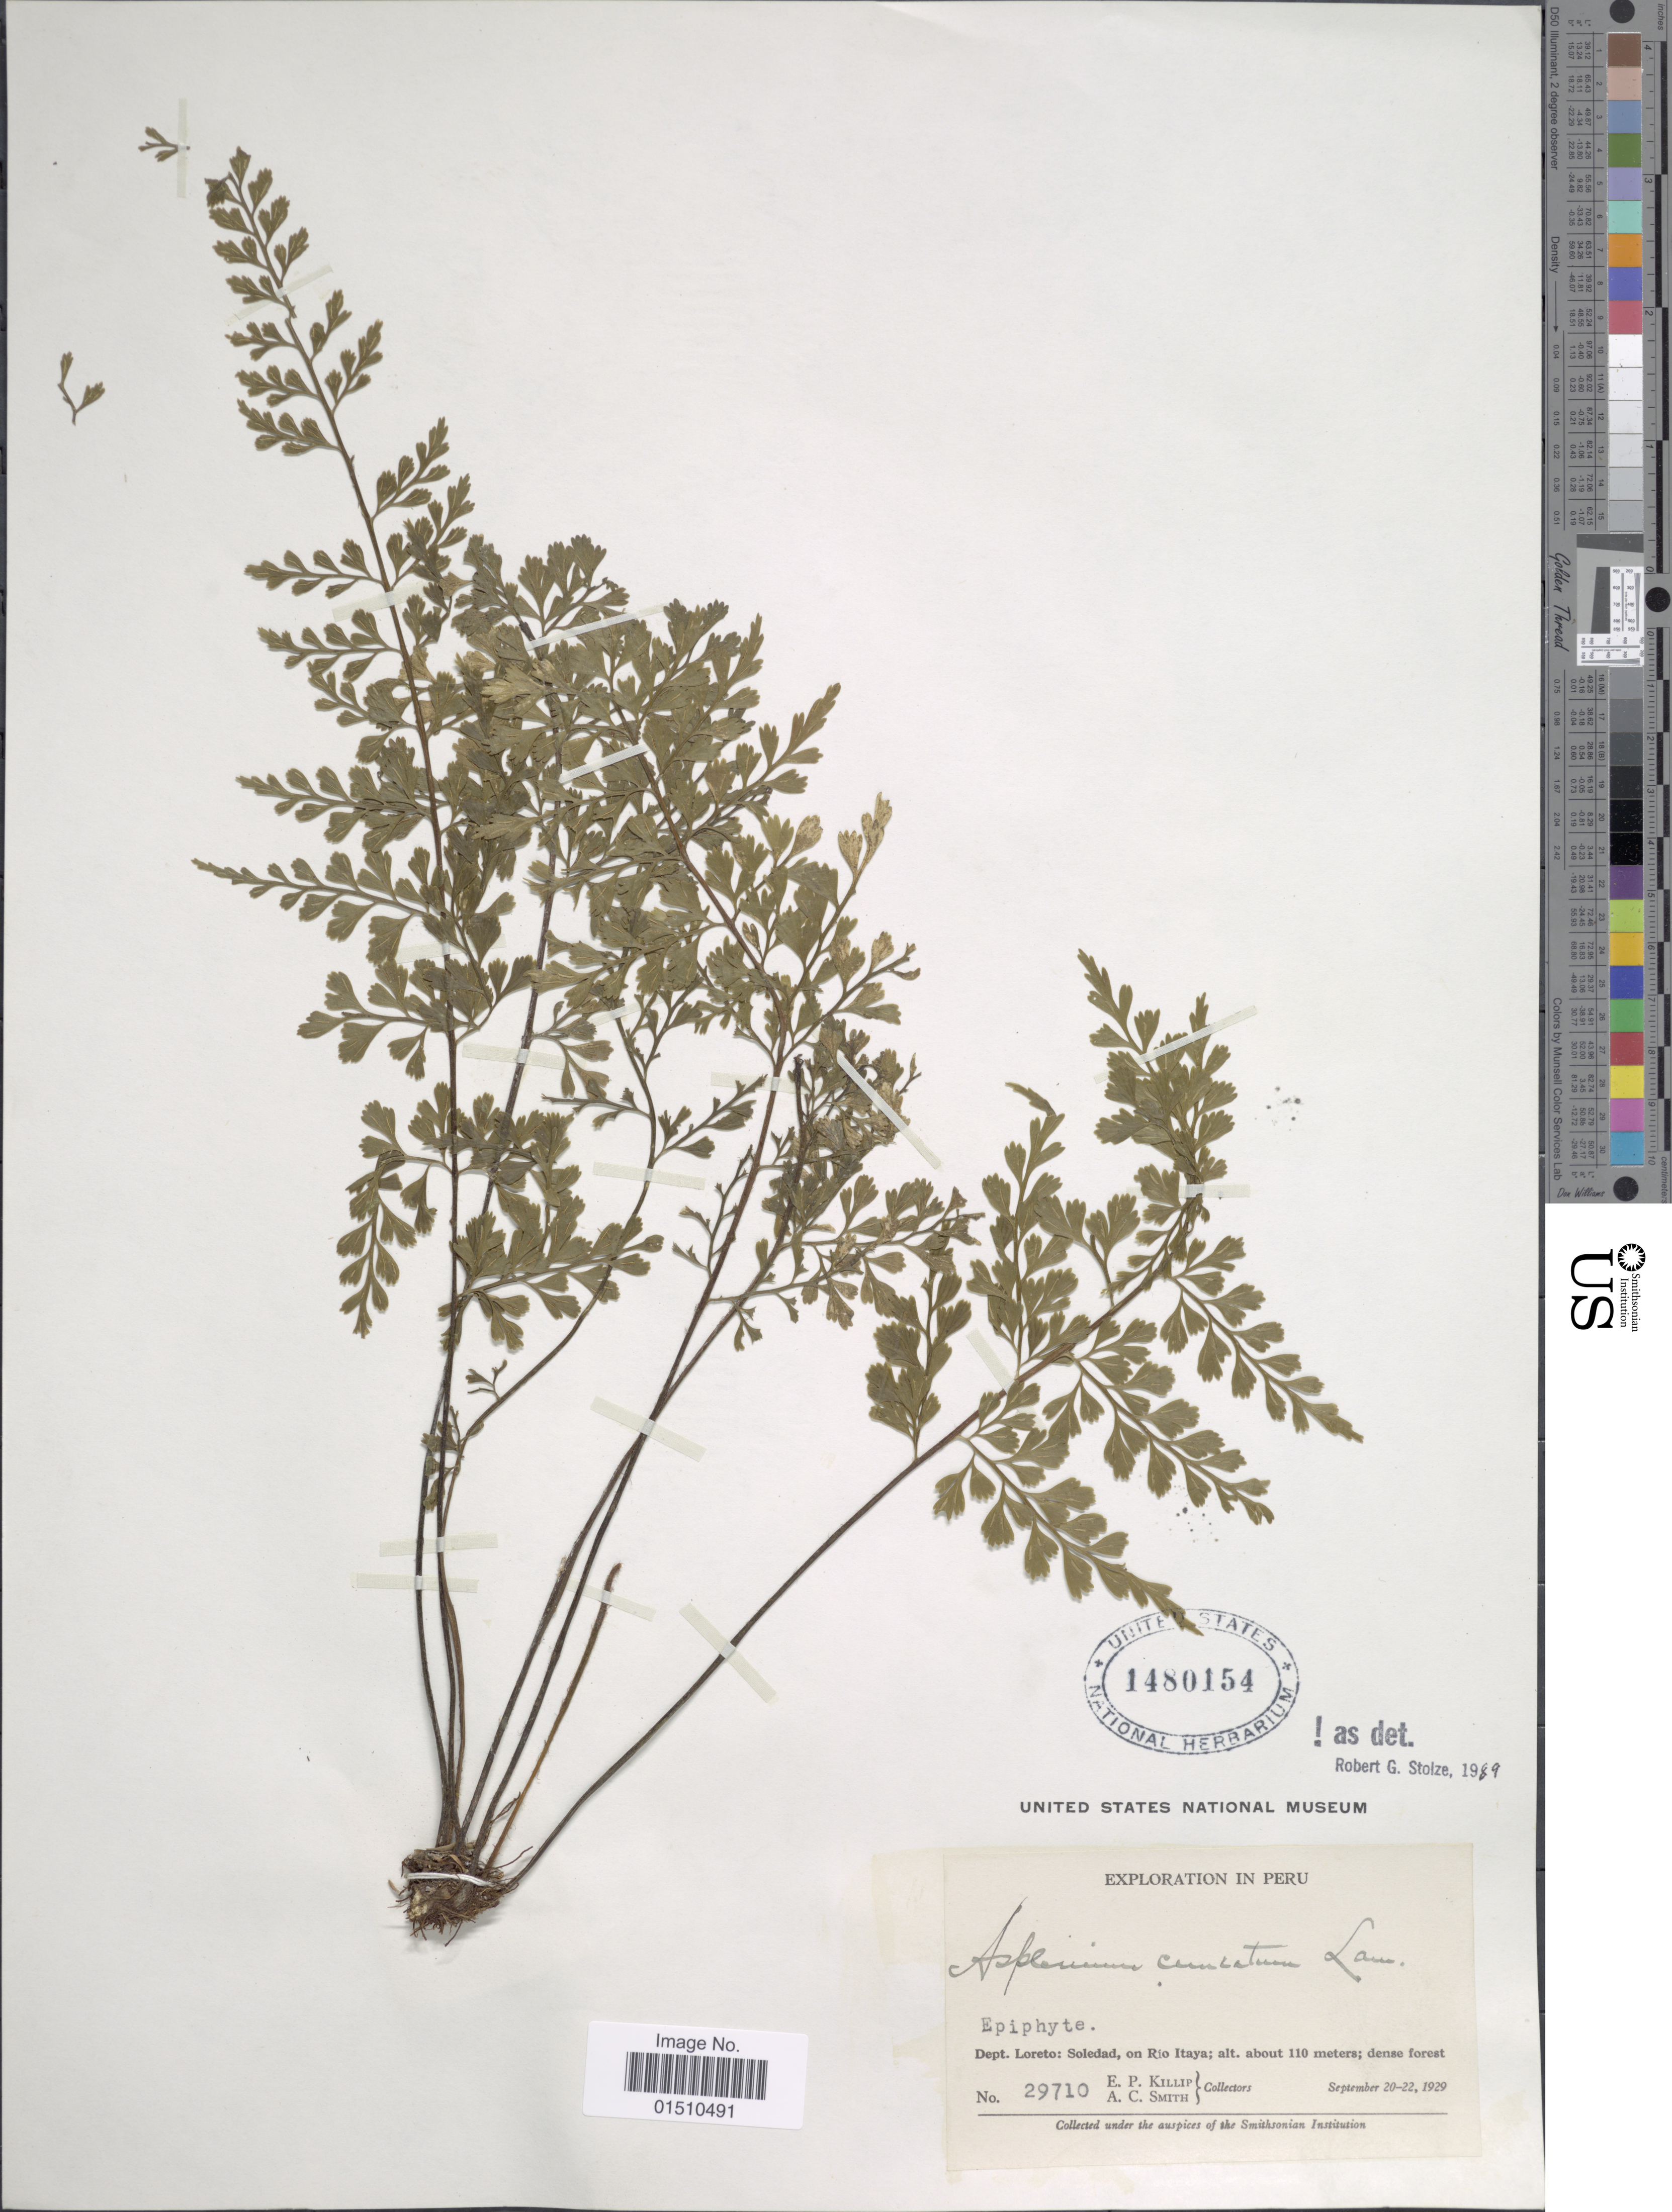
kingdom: Plantae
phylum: Tracheophyta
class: Polypodiopsida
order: Polypodiales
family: Aspleniaceae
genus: Asplenium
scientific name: Asplenium cuneatum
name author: Lam.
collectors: E. P. Killip & A. C. Smith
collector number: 29710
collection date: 1929-09-20/1929-09-22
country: Peru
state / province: Loreto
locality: Peru, Dept. Loreto: Soledad, on Rio Itaya.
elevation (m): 110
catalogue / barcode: US 1480154